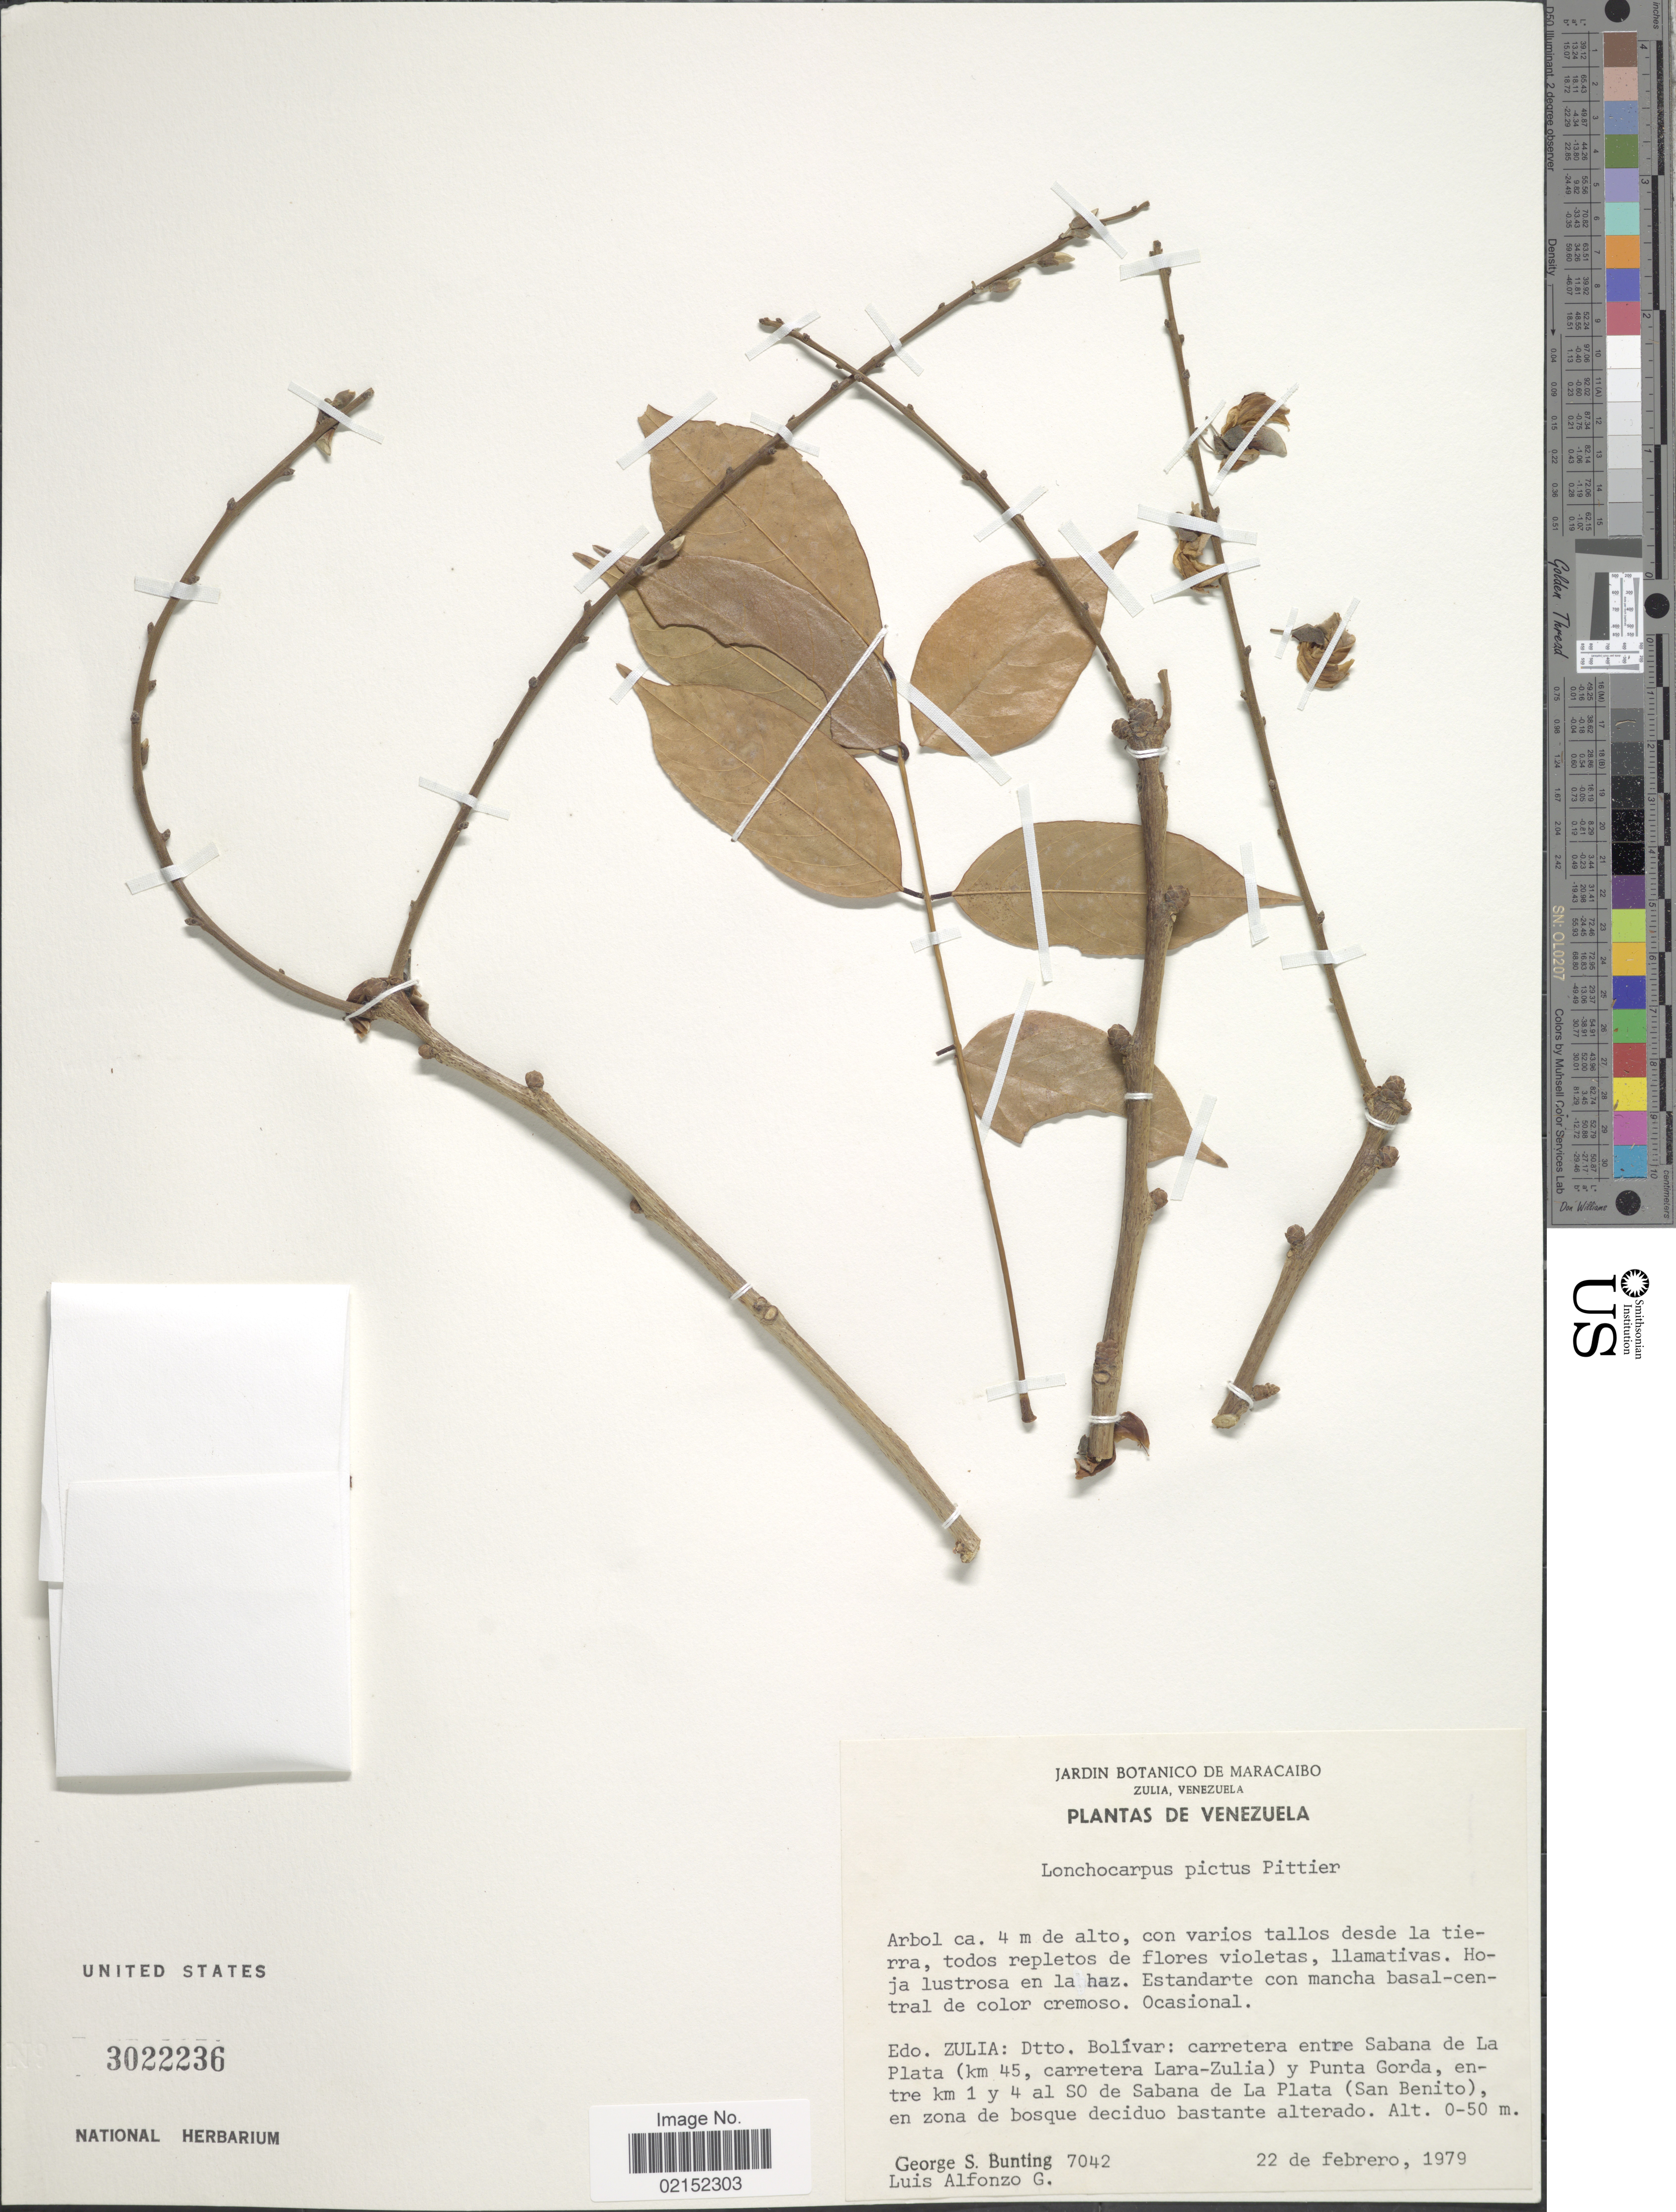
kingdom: Plantae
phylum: Tracheophyta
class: Magnoliopsida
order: Fabales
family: Fabaceae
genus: Lonchocarpus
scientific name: Lonchocarpus pictus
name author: Pittier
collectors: G. S. Bunting & L. Alfonzo G.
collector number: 7042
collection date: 1979-02-22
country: Venezuela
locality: Edo. Zulia: Dtto. Bolivar: carretera entre Sabana de La Plata (km 45, carretera Lara-Zulia) y Punta Gorda, entre km 1 y 4 al SO de Sabana de La Plata (San Benito), en zona de bosque deciduo bastante alterado.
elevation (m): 0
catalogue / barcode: US 3022236